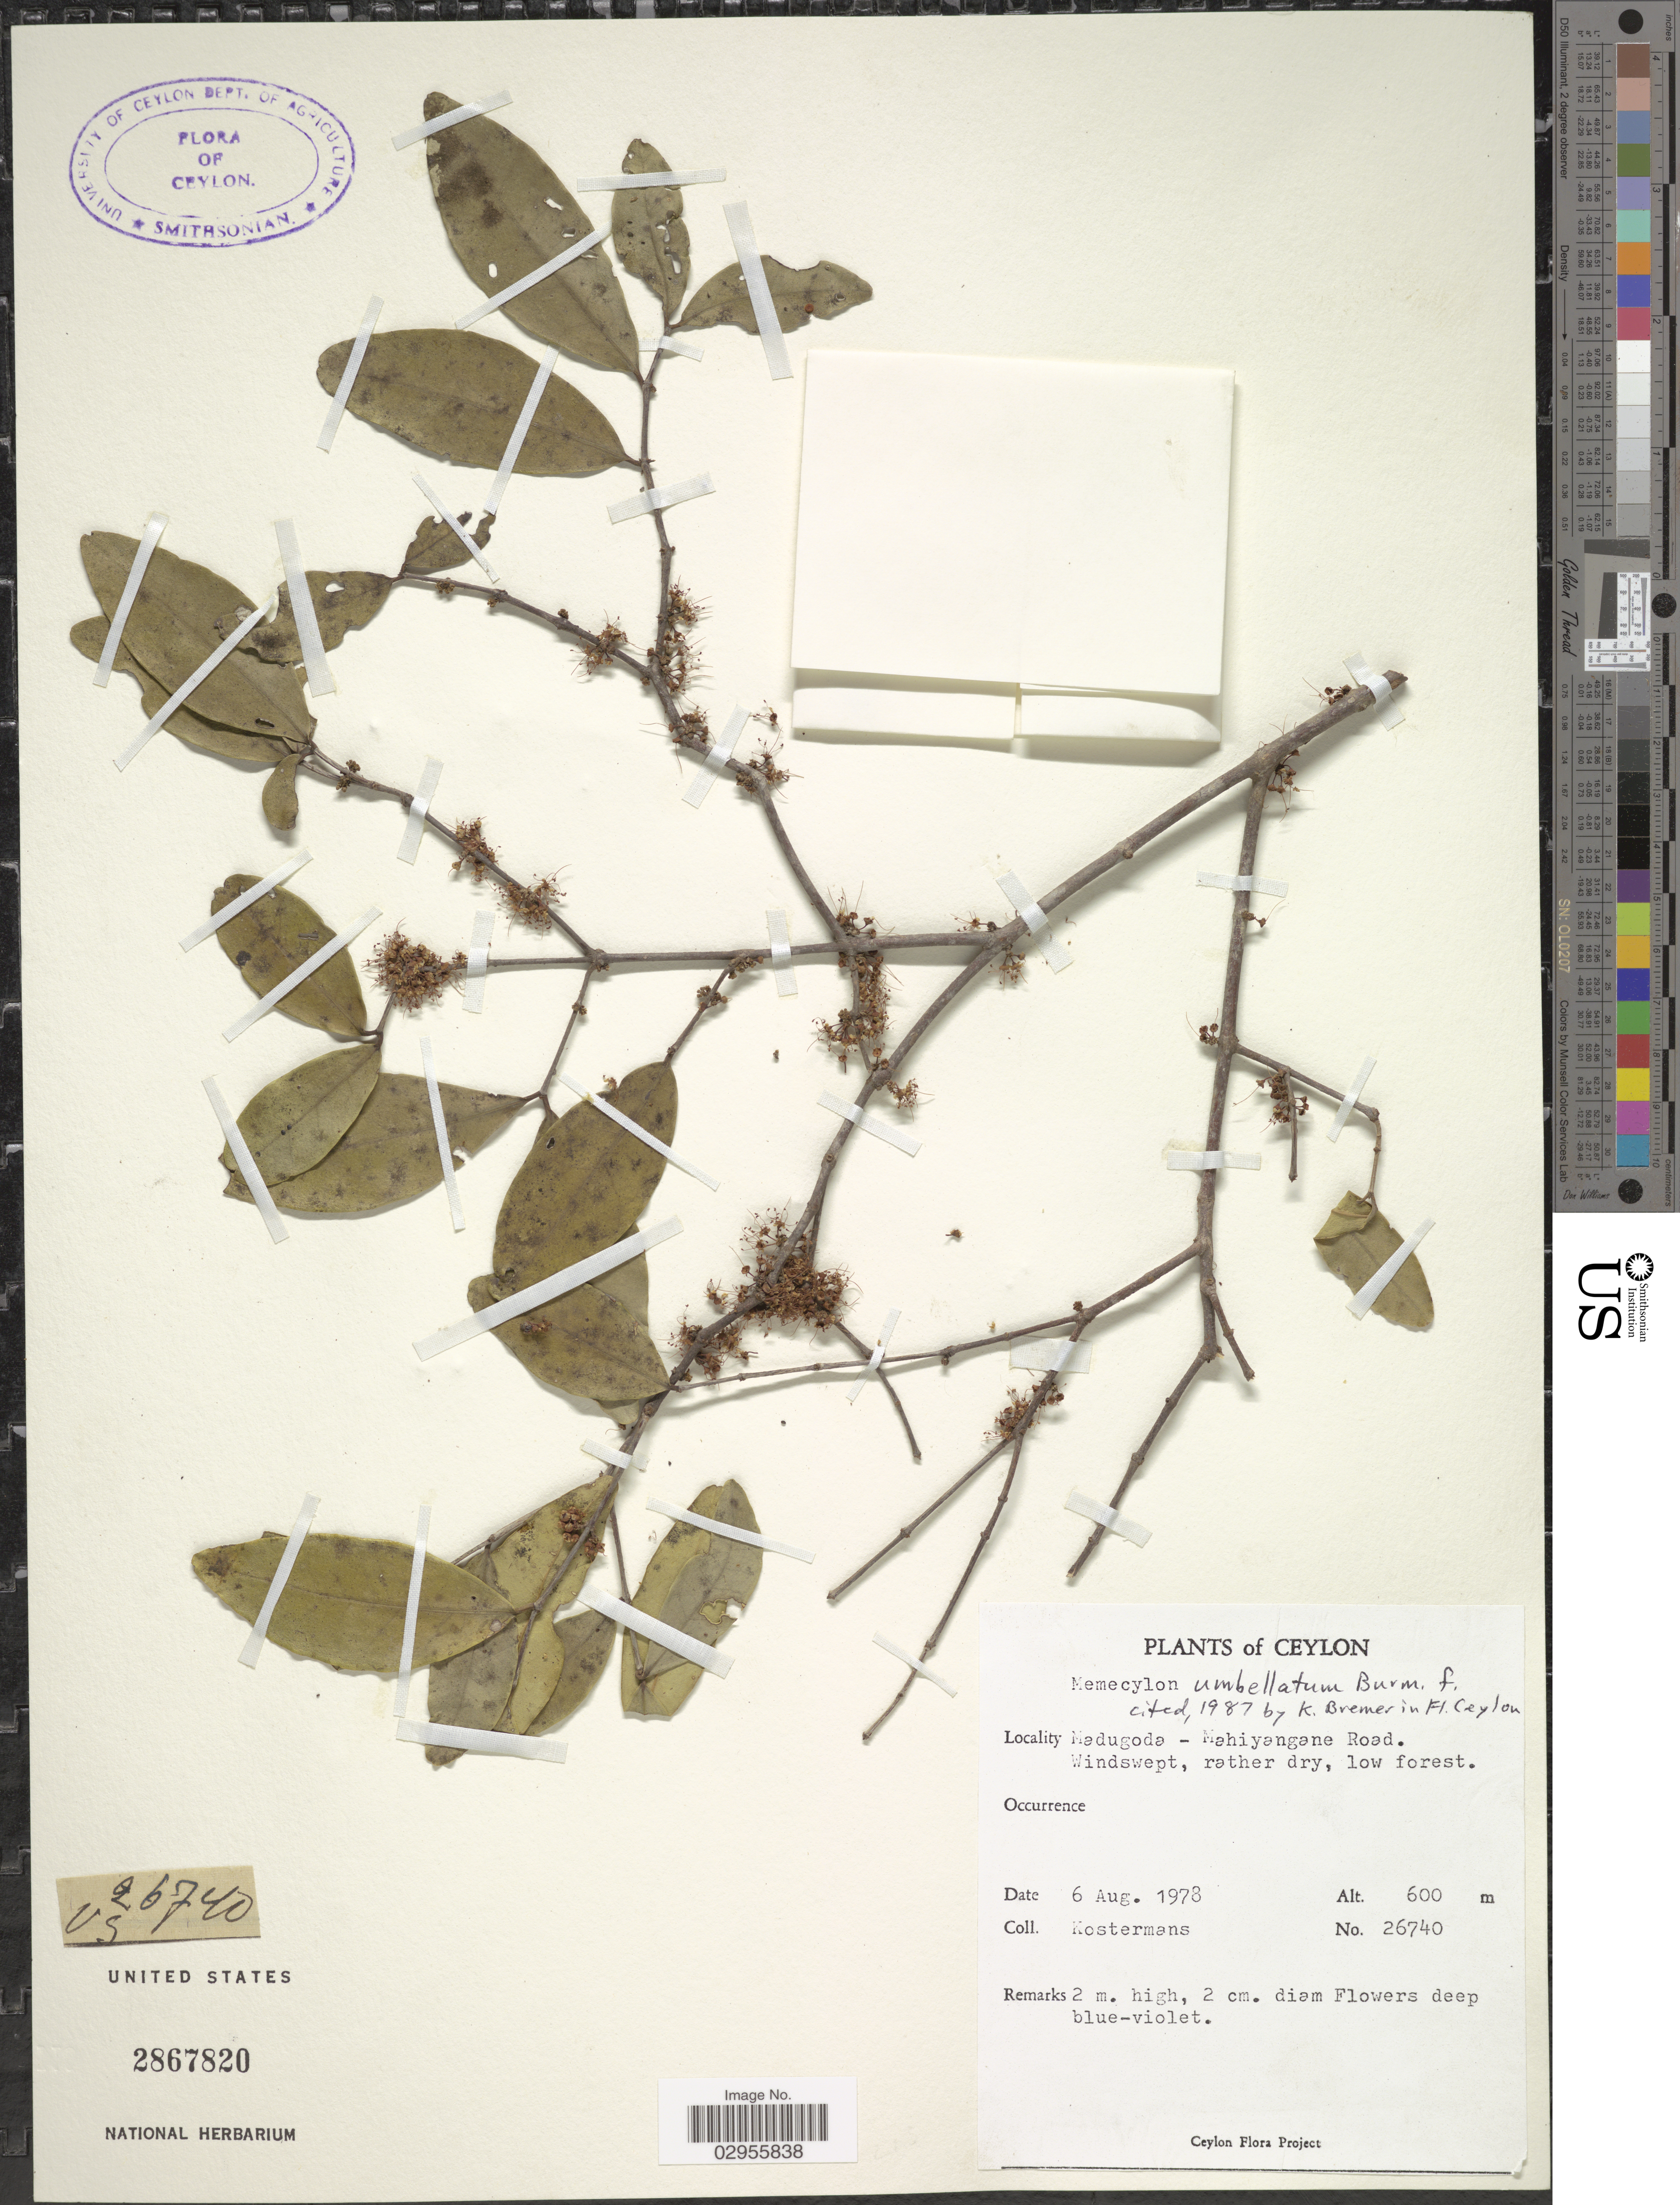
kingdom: Plantae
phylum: Tracheophyta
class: Magnoliopsida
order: Myrtales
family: Melastomataceae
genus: Memecylon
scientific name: Memecylon umbellatum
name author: Burm. f.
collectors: Kostermans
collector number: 26740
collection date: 1978-08-06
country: Sri Lanka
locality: Ceylon, Madugoda - Mahiyangane Road.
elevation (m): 600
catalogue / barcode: US 2867820